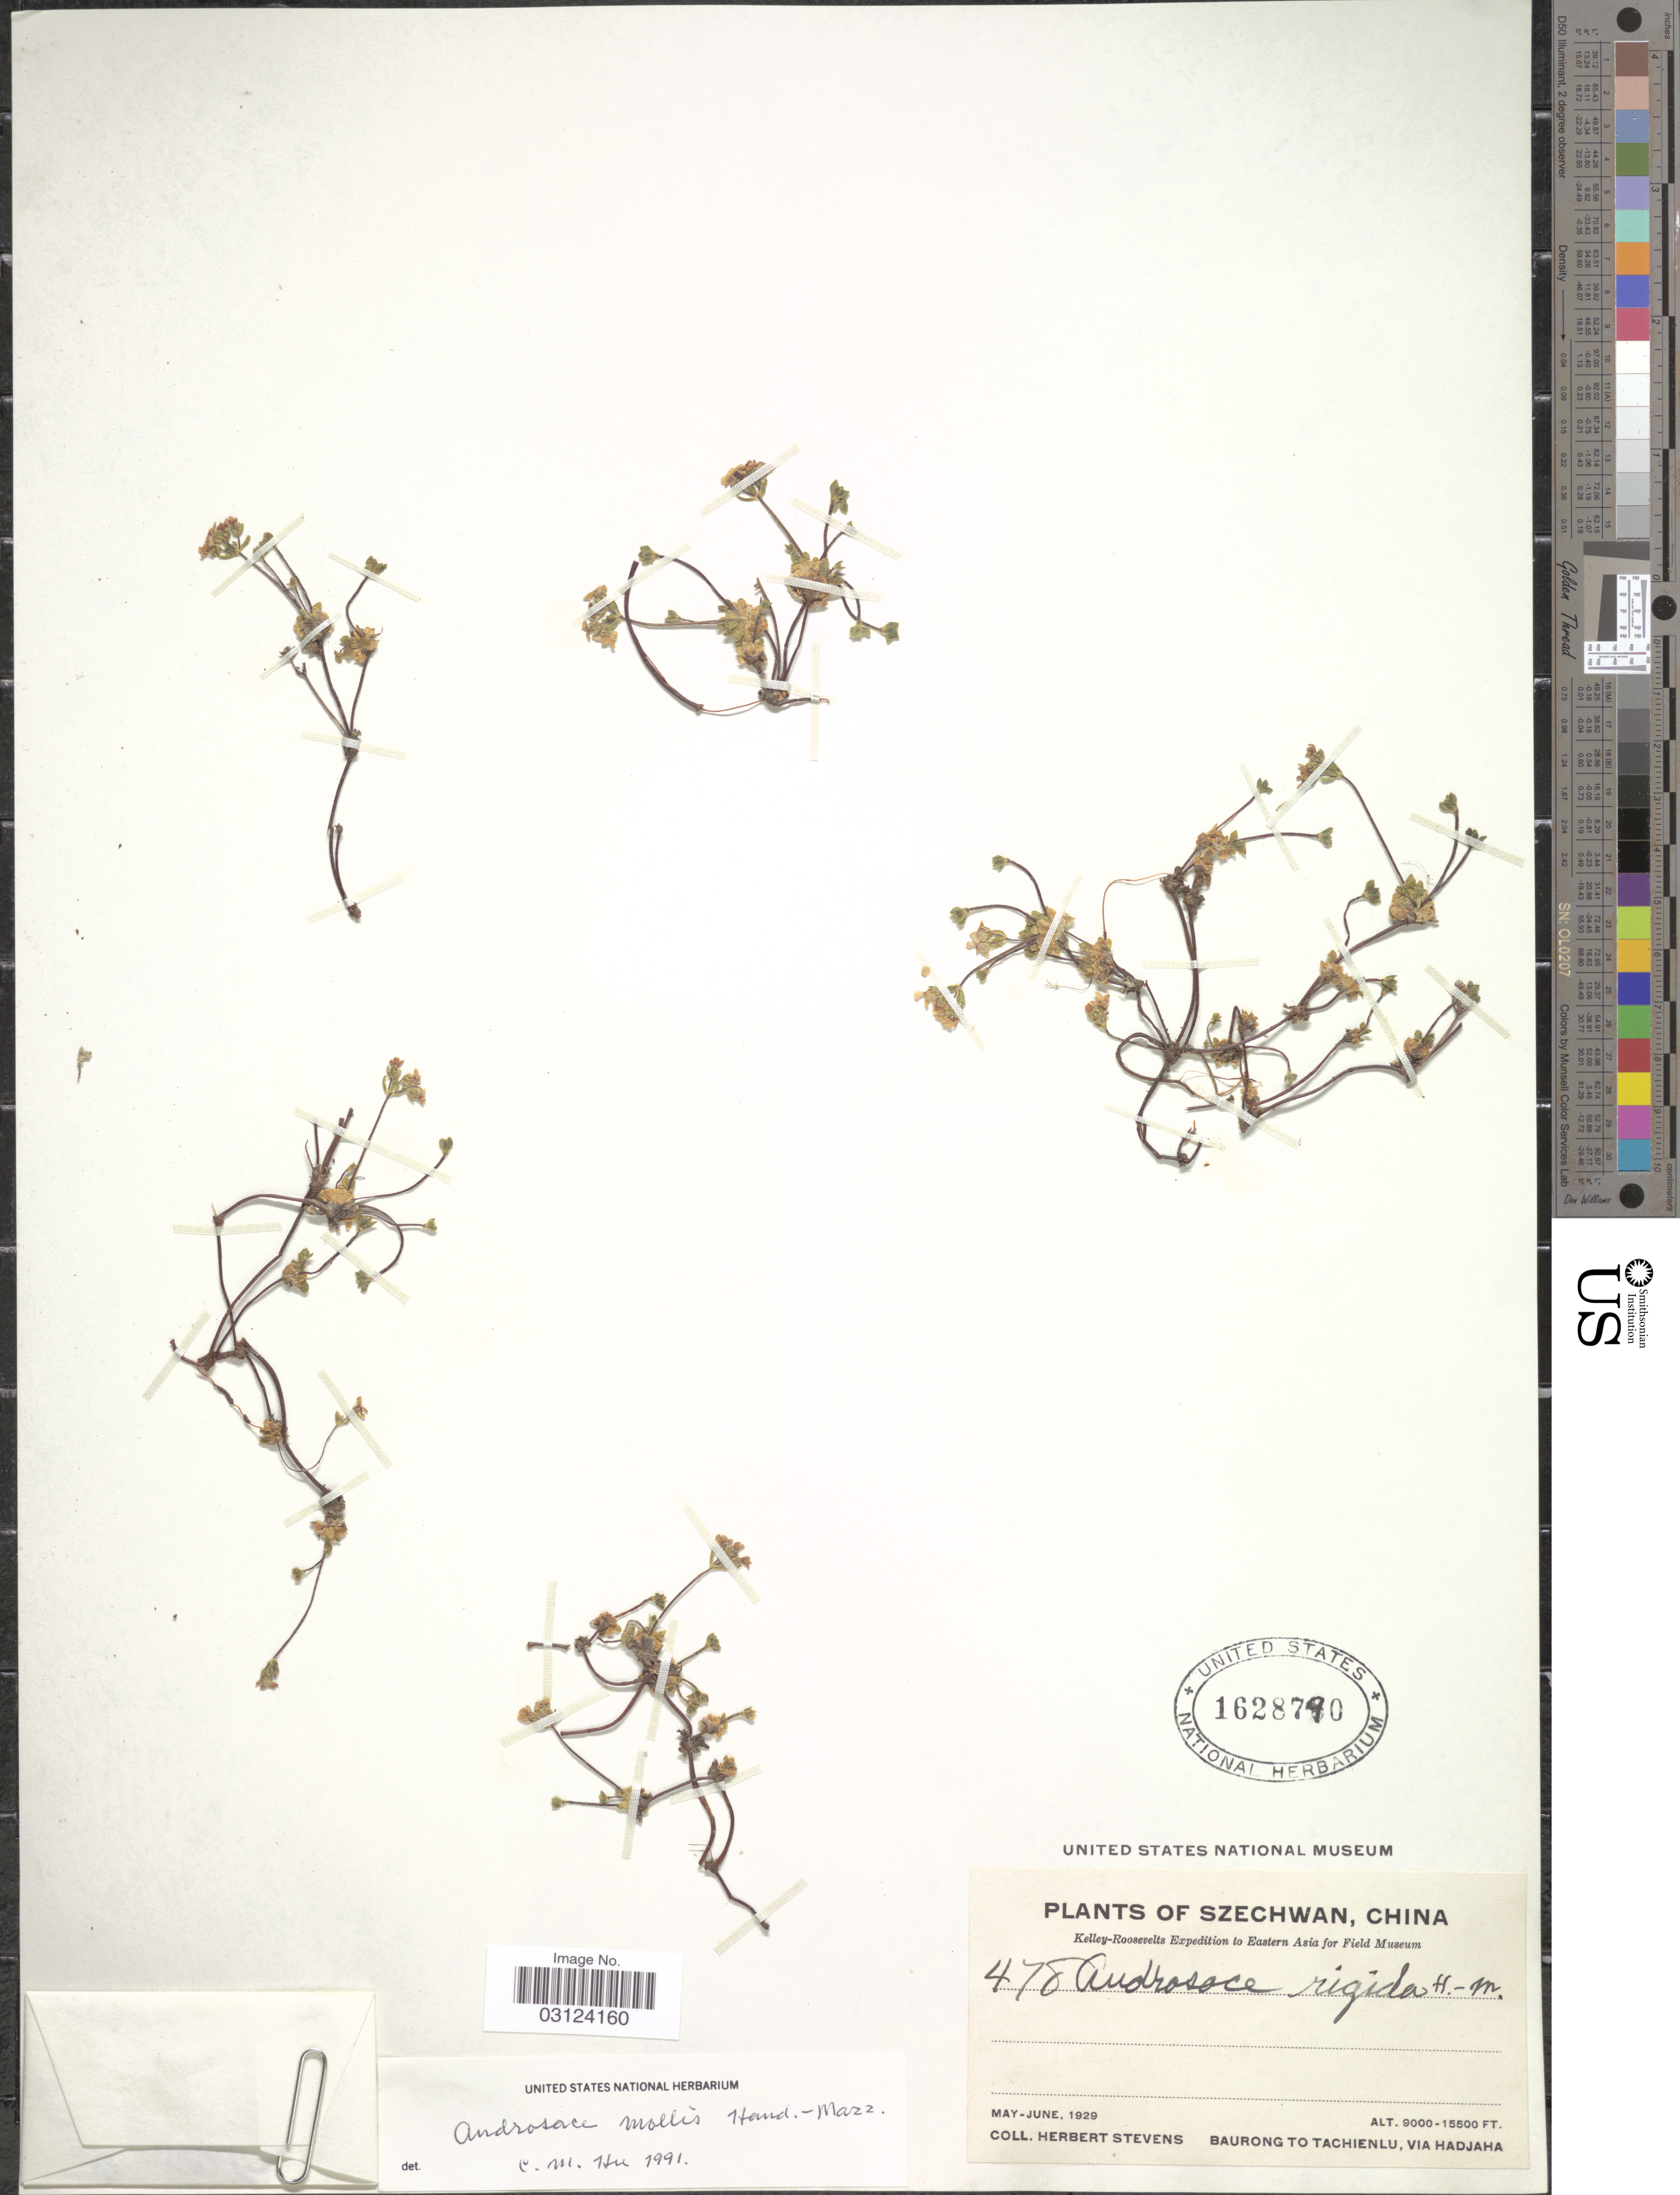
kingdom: Plantae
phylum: Tracheophyta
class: Magnoliopsida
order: Ericales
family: Primulaceae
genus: Androsace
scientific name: Androsace mollis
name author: Hand.-Mazz.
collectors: H. Stevens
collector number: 478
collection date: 1929-05/1929-06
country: China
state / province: Sichuan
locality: Szechwan, Baurong to Tachienlu, Via Hadjaha.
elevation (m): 2743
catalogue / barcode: US 1628740